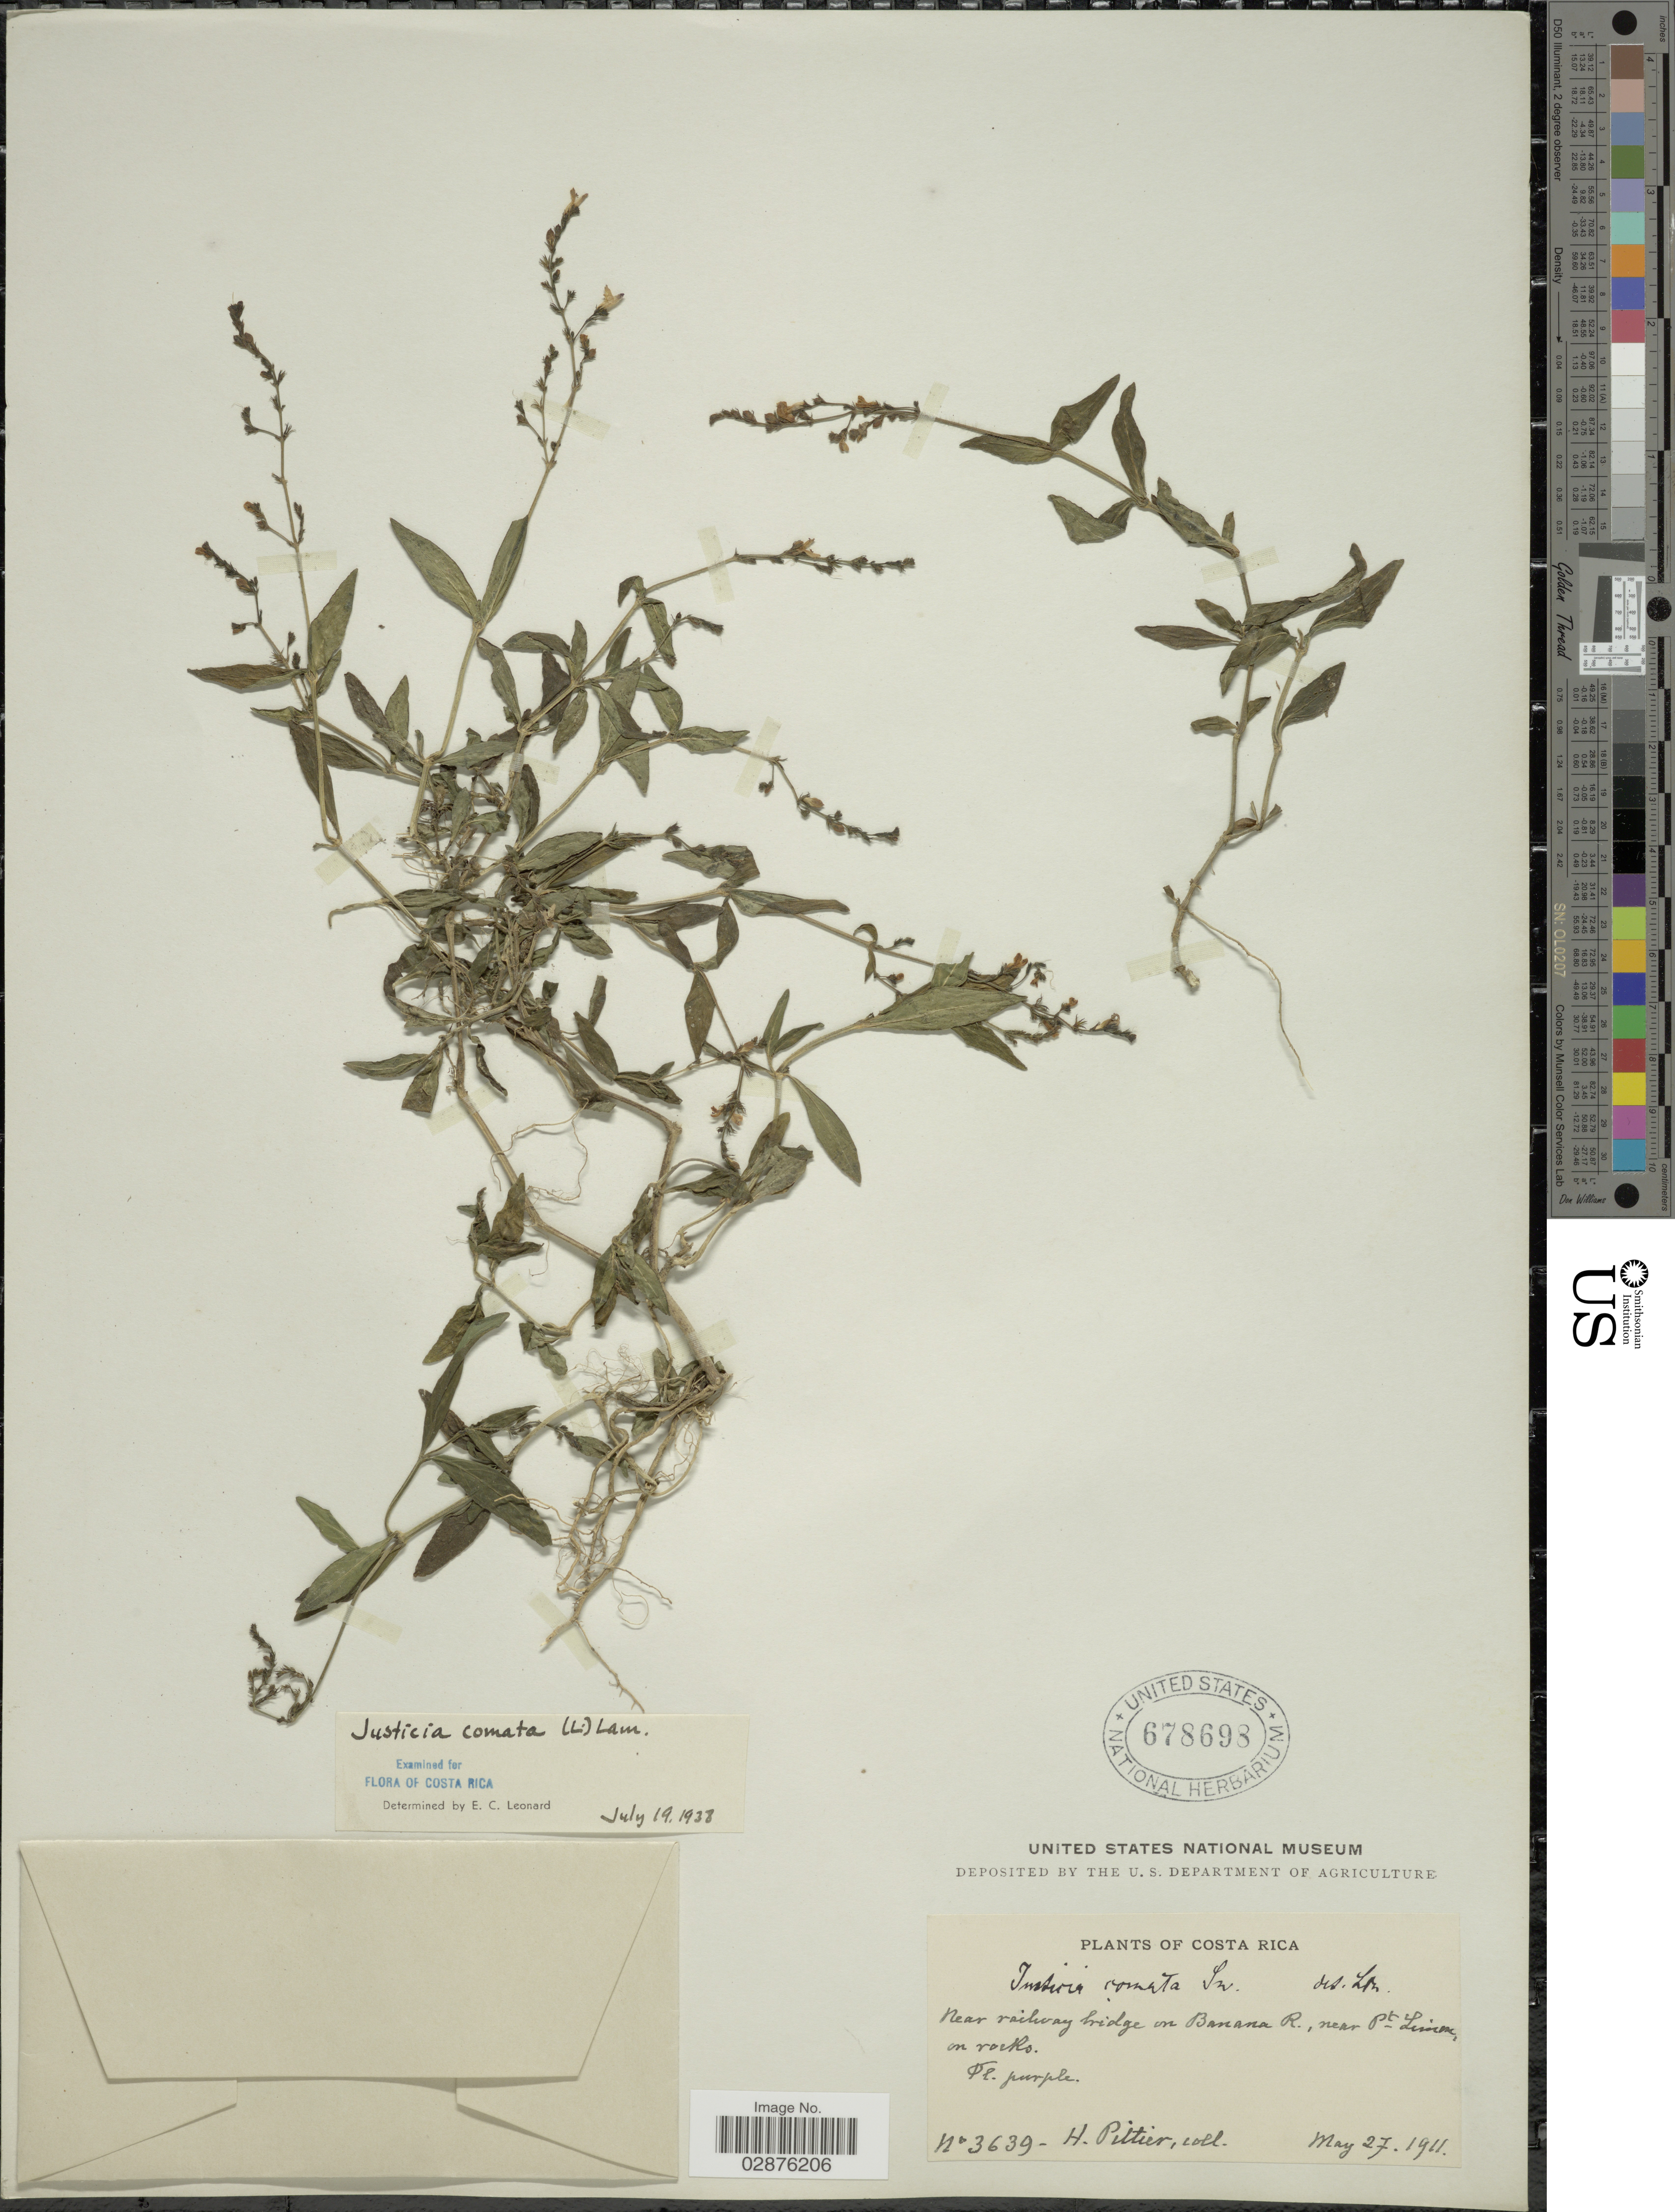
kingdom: Plantae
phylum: Tracheophyta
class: Magnoliopsida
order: Lamiales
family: Acanthaceae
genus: Justicia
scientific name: Justicia comata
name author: (L.) Lam.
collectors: H. F. Pittier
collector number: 3639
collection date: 1911-05-27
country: Costa Rica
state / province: Limón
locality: Near railway bridge on Banana R., near Pt. Limon.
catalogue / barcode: US 678698